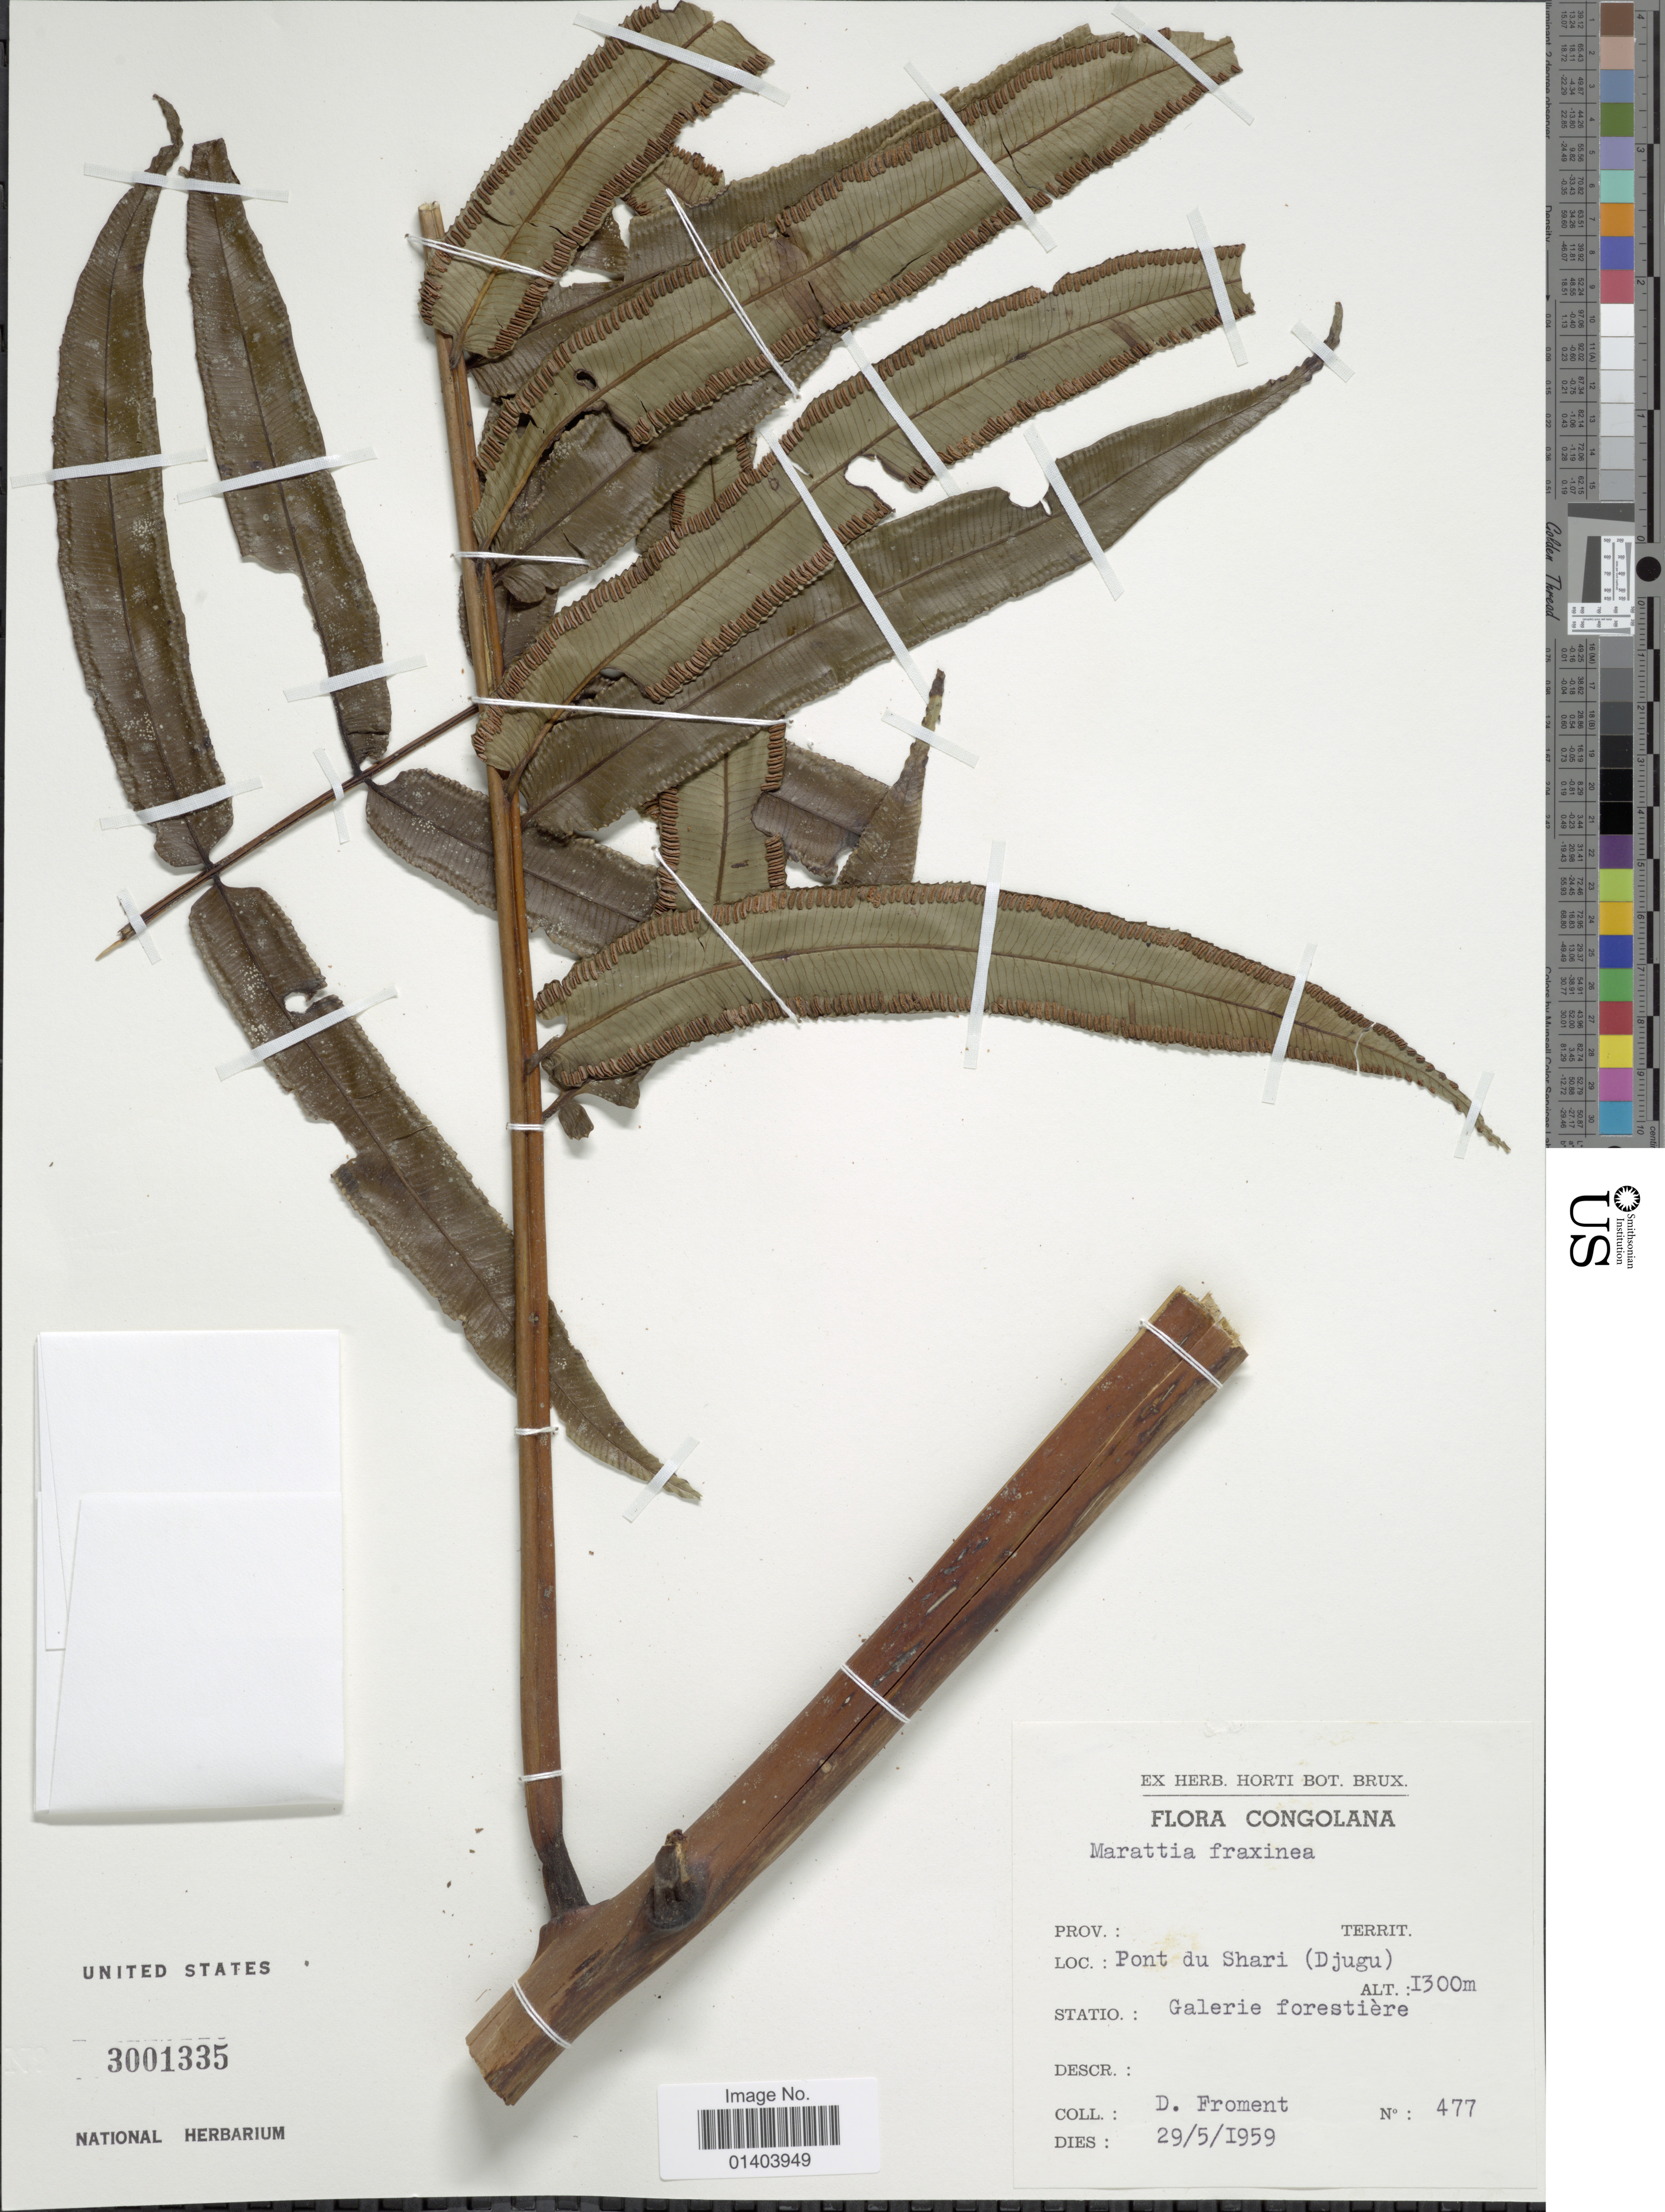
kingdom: Plantae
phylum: Tracheophyta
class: Polypodiopsida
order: Marattiales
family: Marattiaceae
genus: Ptisana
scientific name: Ptisana fraxinea var. fraxinea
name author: (Sm.) Murdock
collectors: D. Froment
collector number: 477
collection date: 1959-05-29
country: Congo, Democratic Republic of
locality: Congolana, Pont du Shari (Djugu)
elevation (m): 1300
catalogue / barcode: US 3001335